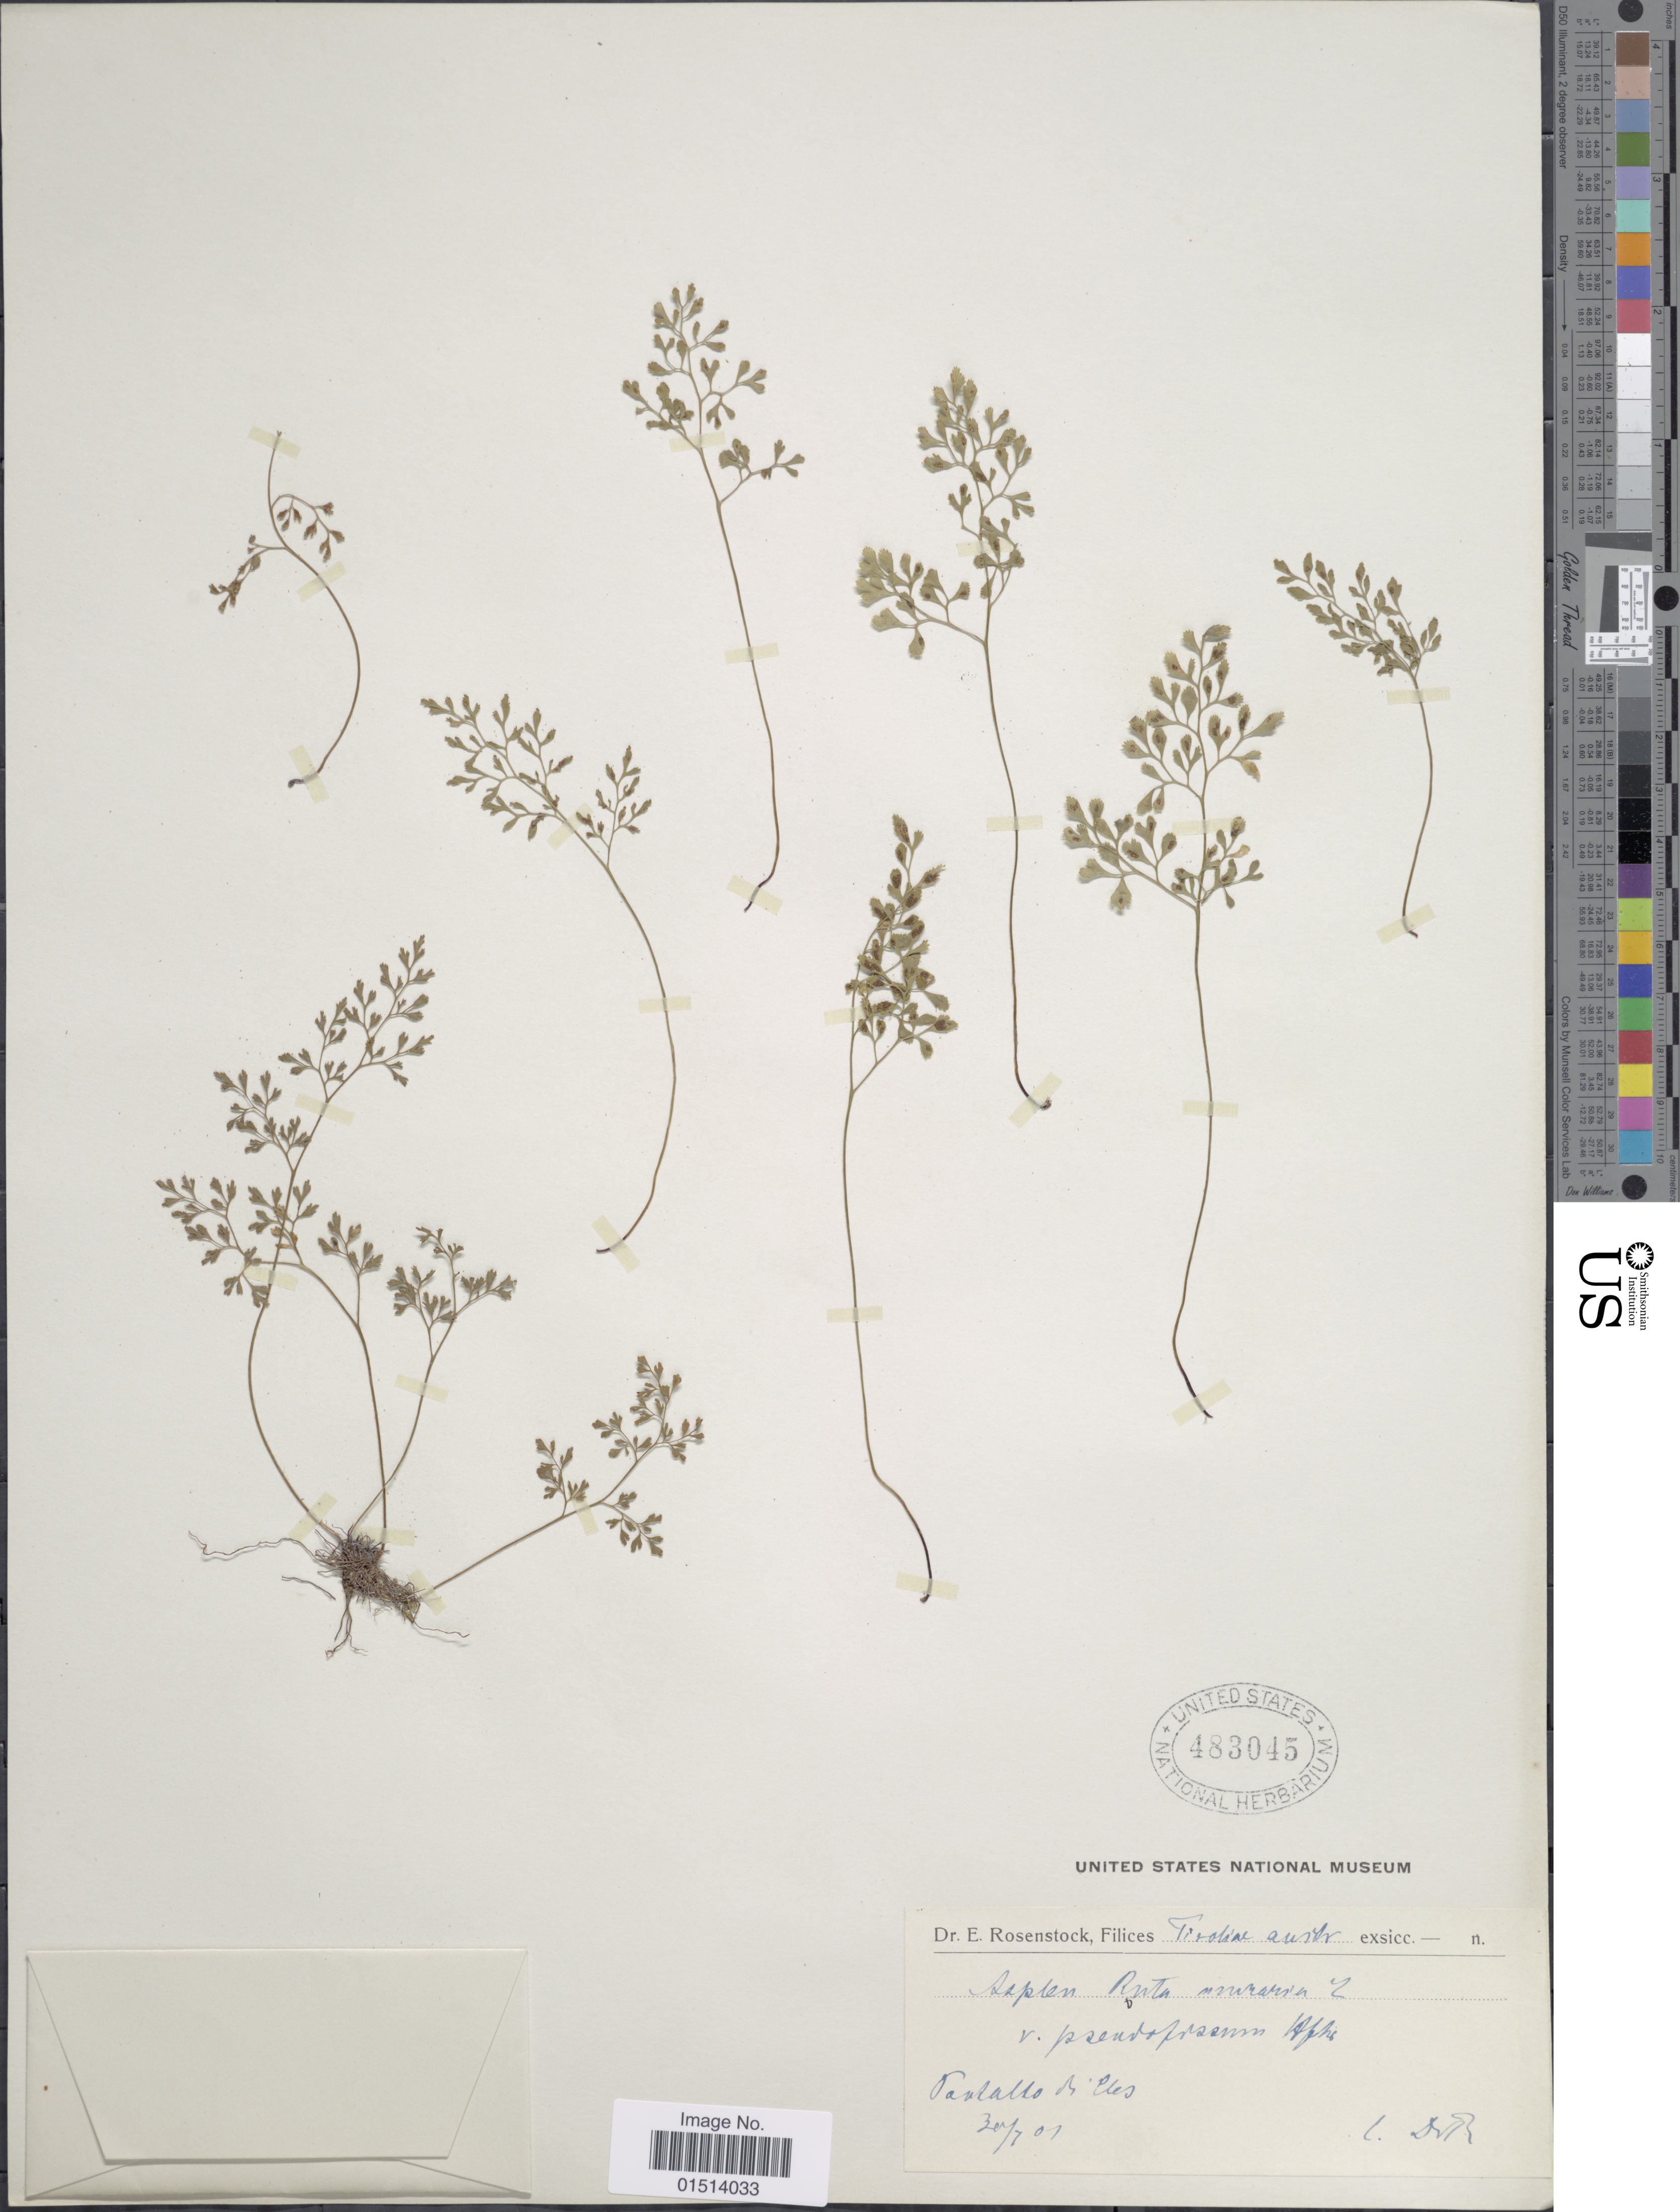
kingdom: Plantae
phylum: Tracheophyta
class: Polypodiopsida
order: Polypodiales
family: Aspleniaceae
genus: Asplenium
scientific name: Asplenium ruta-muraria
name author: L.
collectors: E. Rosenstock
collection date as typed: Transcribed d/m/y: 30/7/1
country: Austria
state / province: Tirol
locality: Tiroliae Austr, Pantallo B. iles [interpreted]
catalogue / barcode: US 483045